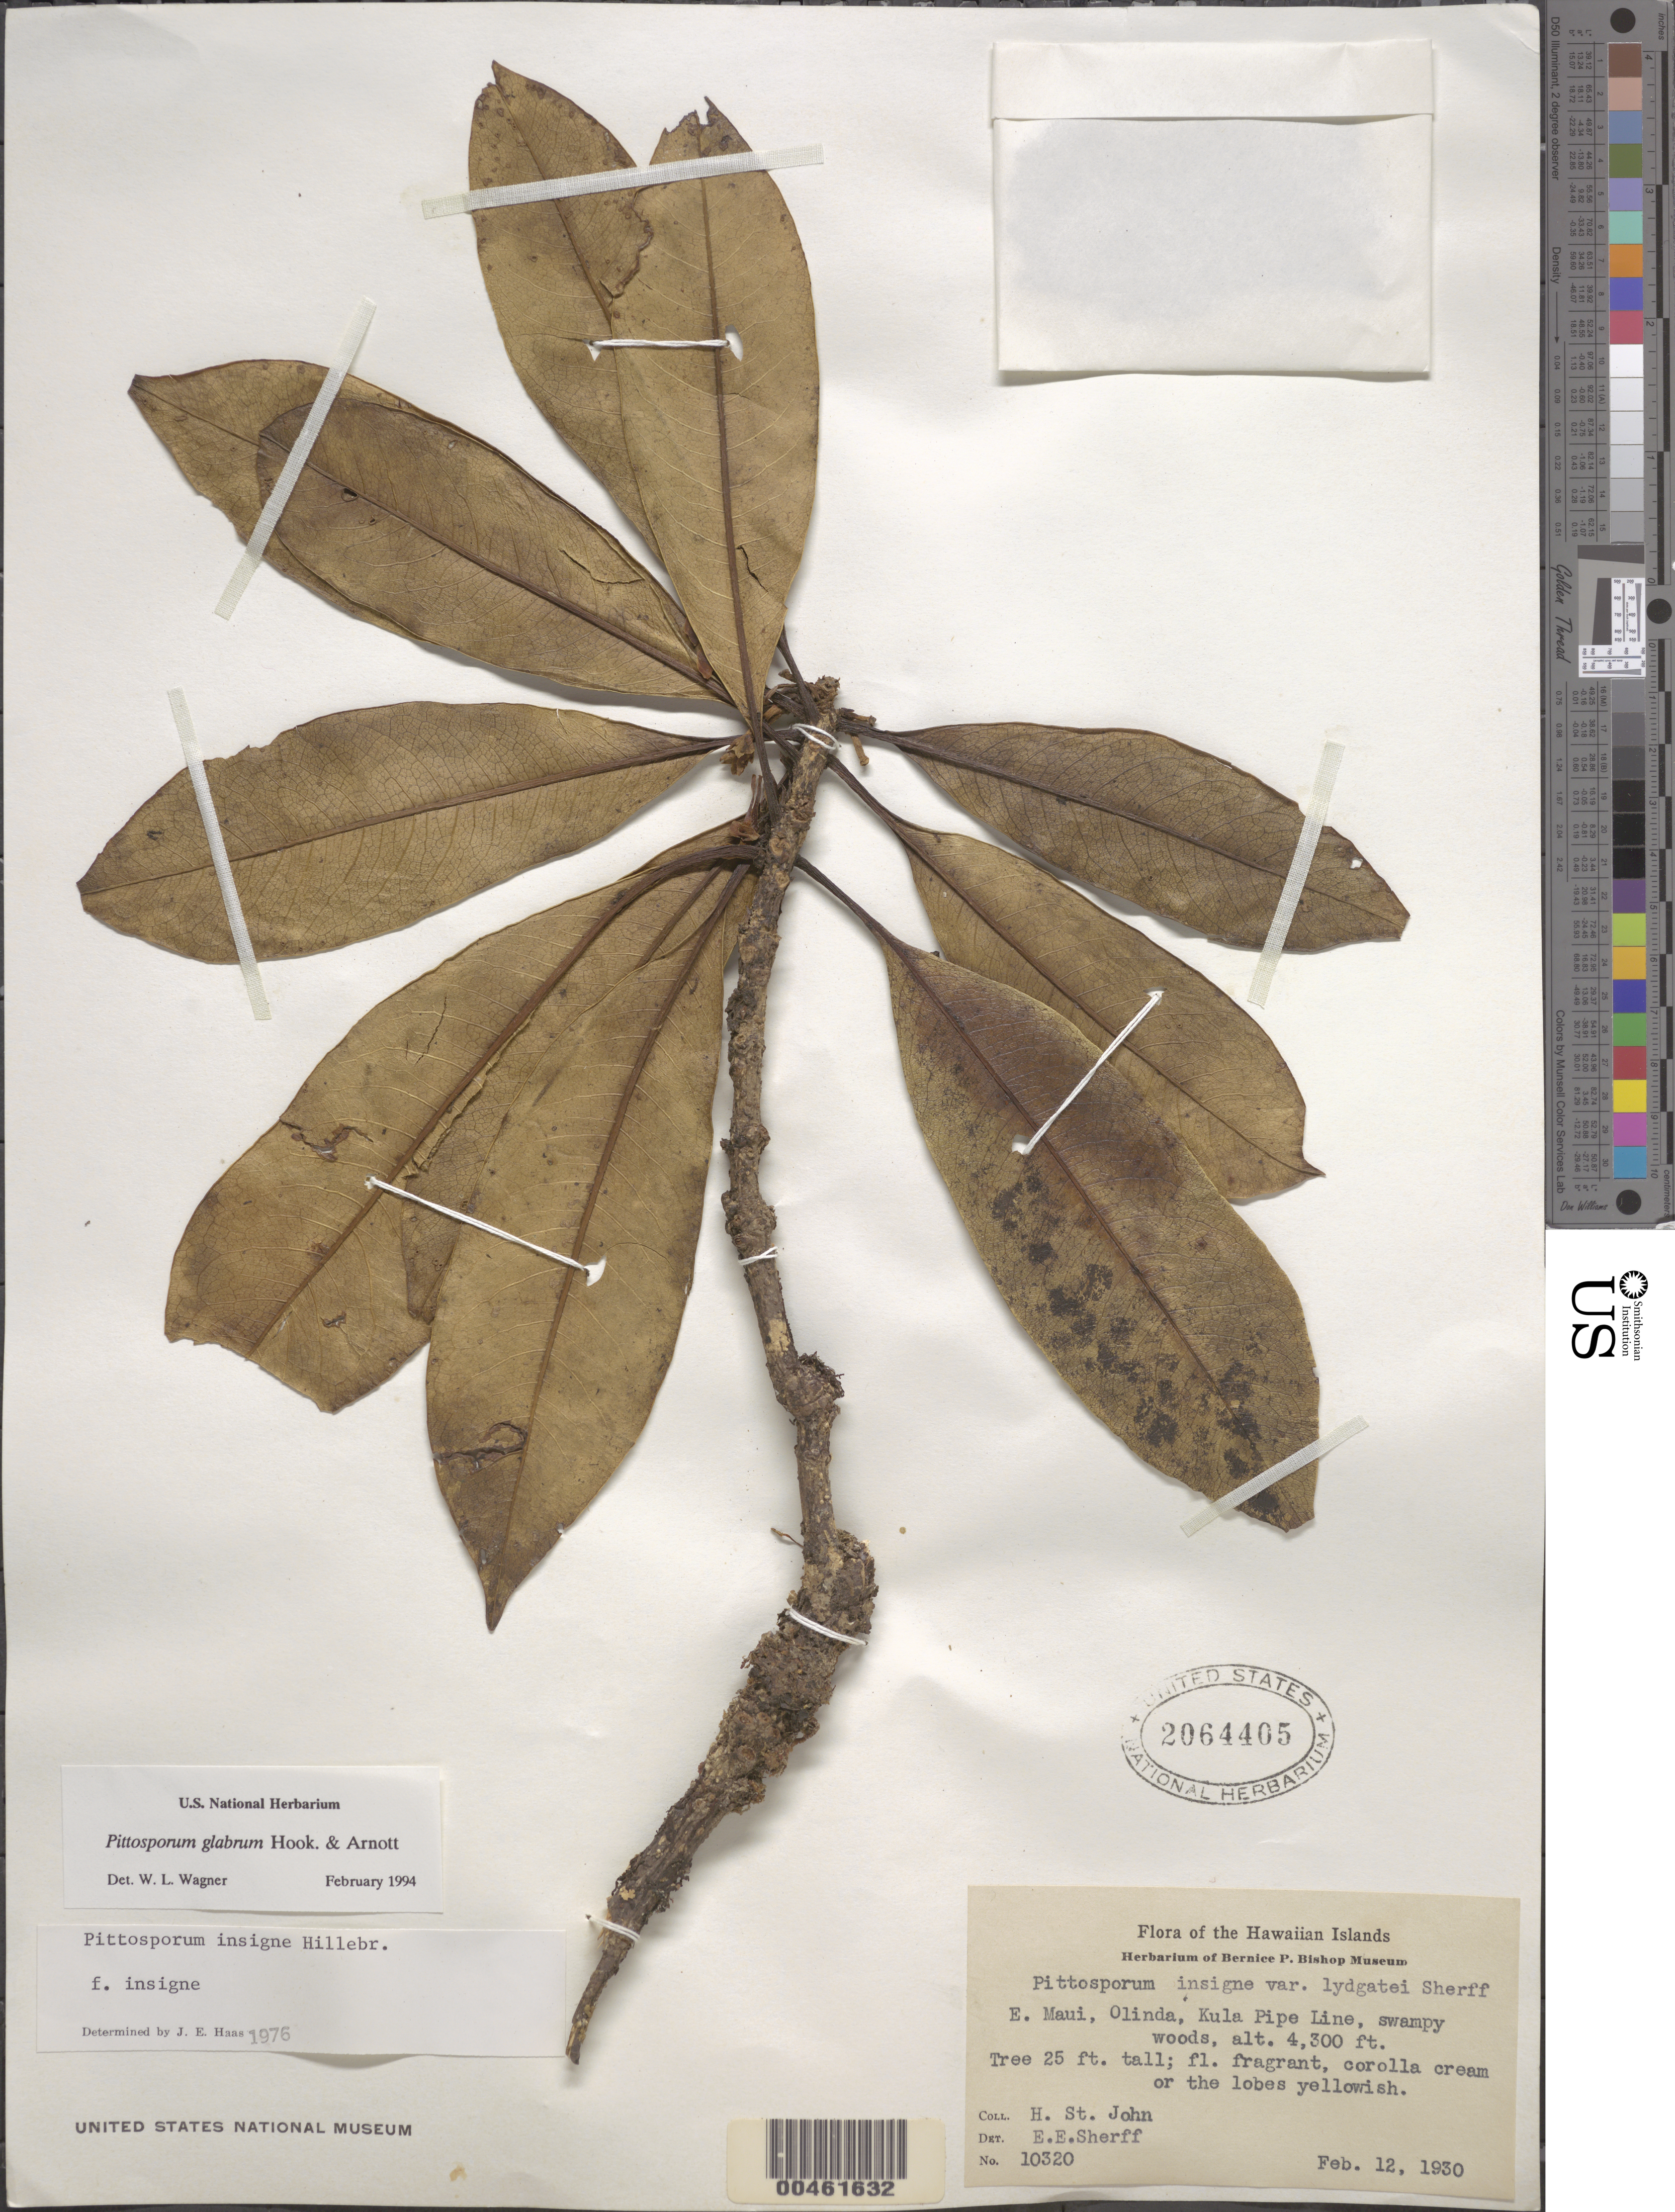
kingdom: Plantae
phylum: Tracheophyta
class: Magnoliopsida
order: Apiales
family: Pittosporaceae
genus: Pittosporum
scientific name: Pittosporum glabrum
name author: Hook. & Arn.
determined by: Wagner, W. L., (BOT), Smithsonian Institution - National Museum of Natural History (UNITED STATES)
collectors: H. St. John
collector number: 10320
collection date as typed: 12 Feb 1930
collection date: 1930-02-12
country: United States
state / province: Hawaii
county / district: Maui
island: Maui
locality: E Maui, Olinda, Kula Pipe Line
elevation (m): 1311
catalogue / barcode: US 2064405